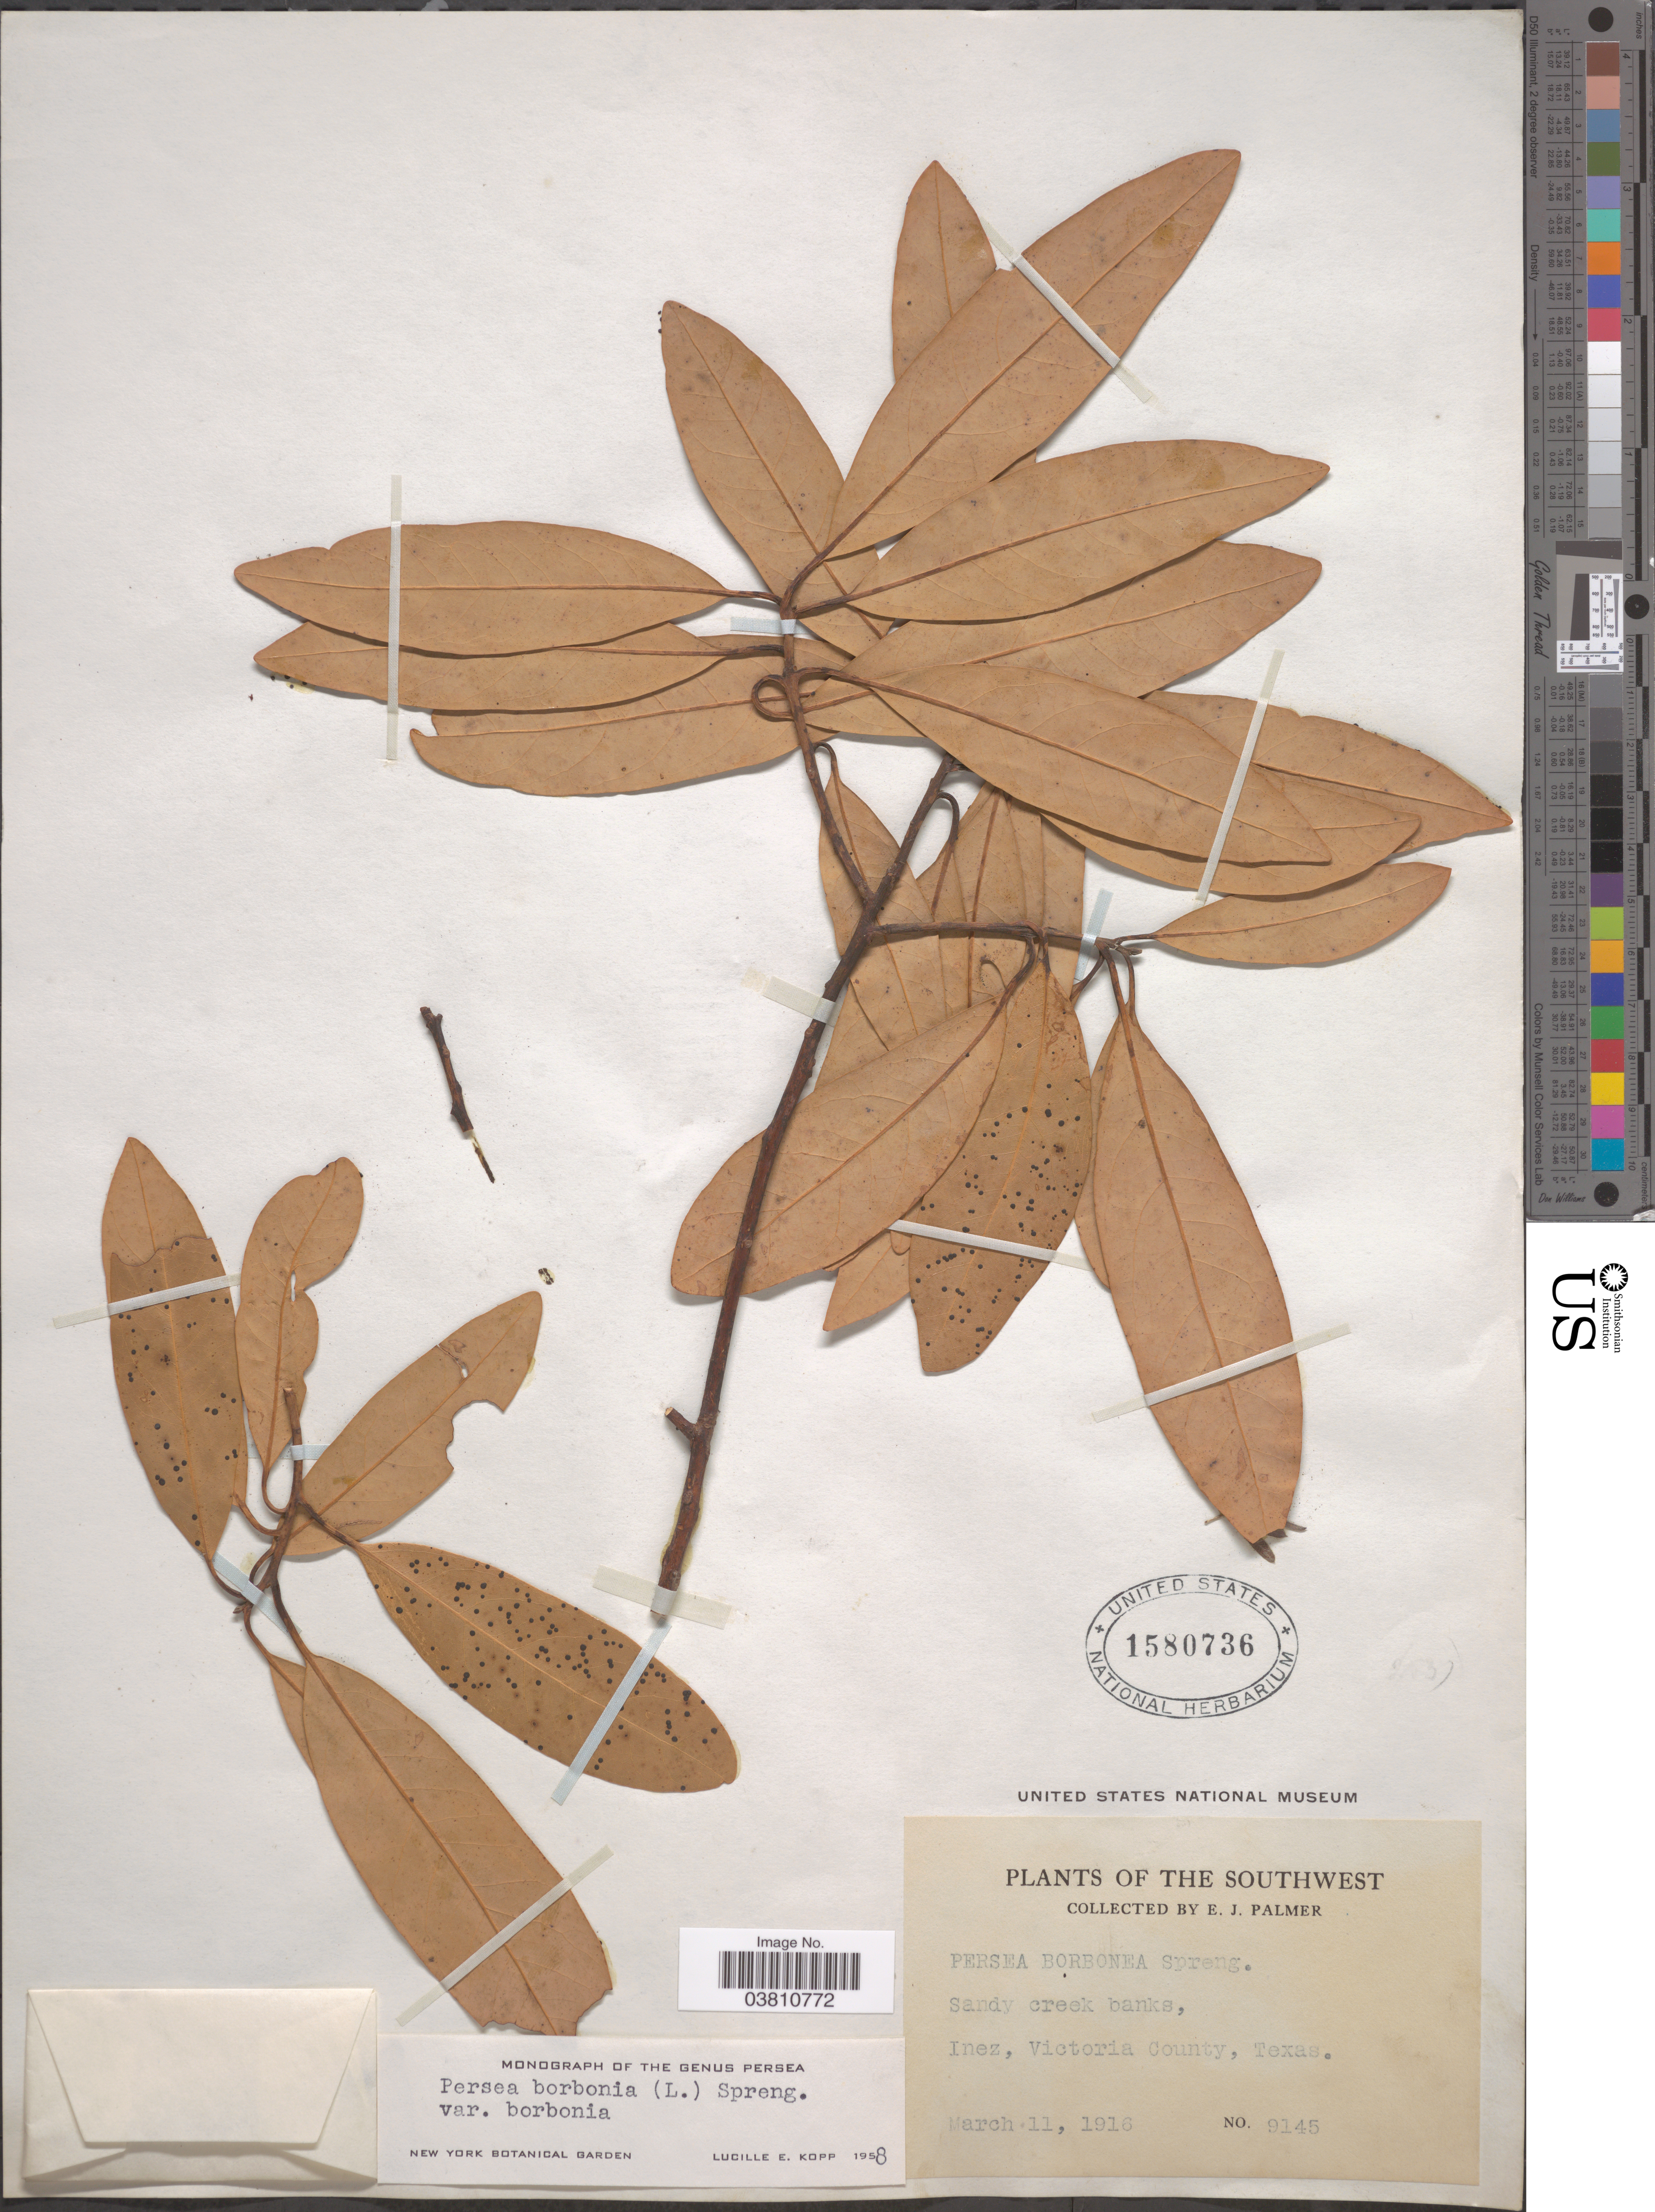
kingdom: Plantae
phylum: Tracheophyta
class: Magnoliopsida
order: Laurales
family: Lauraceae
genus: Persea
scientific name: Persea borbonia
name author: (L.) Spreng.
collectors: E. J. Palmer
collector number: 9145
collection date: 1916-03-11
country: United States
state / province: Texas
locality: The Southwest. Inez, Victoria County.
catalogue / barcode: US 1580736